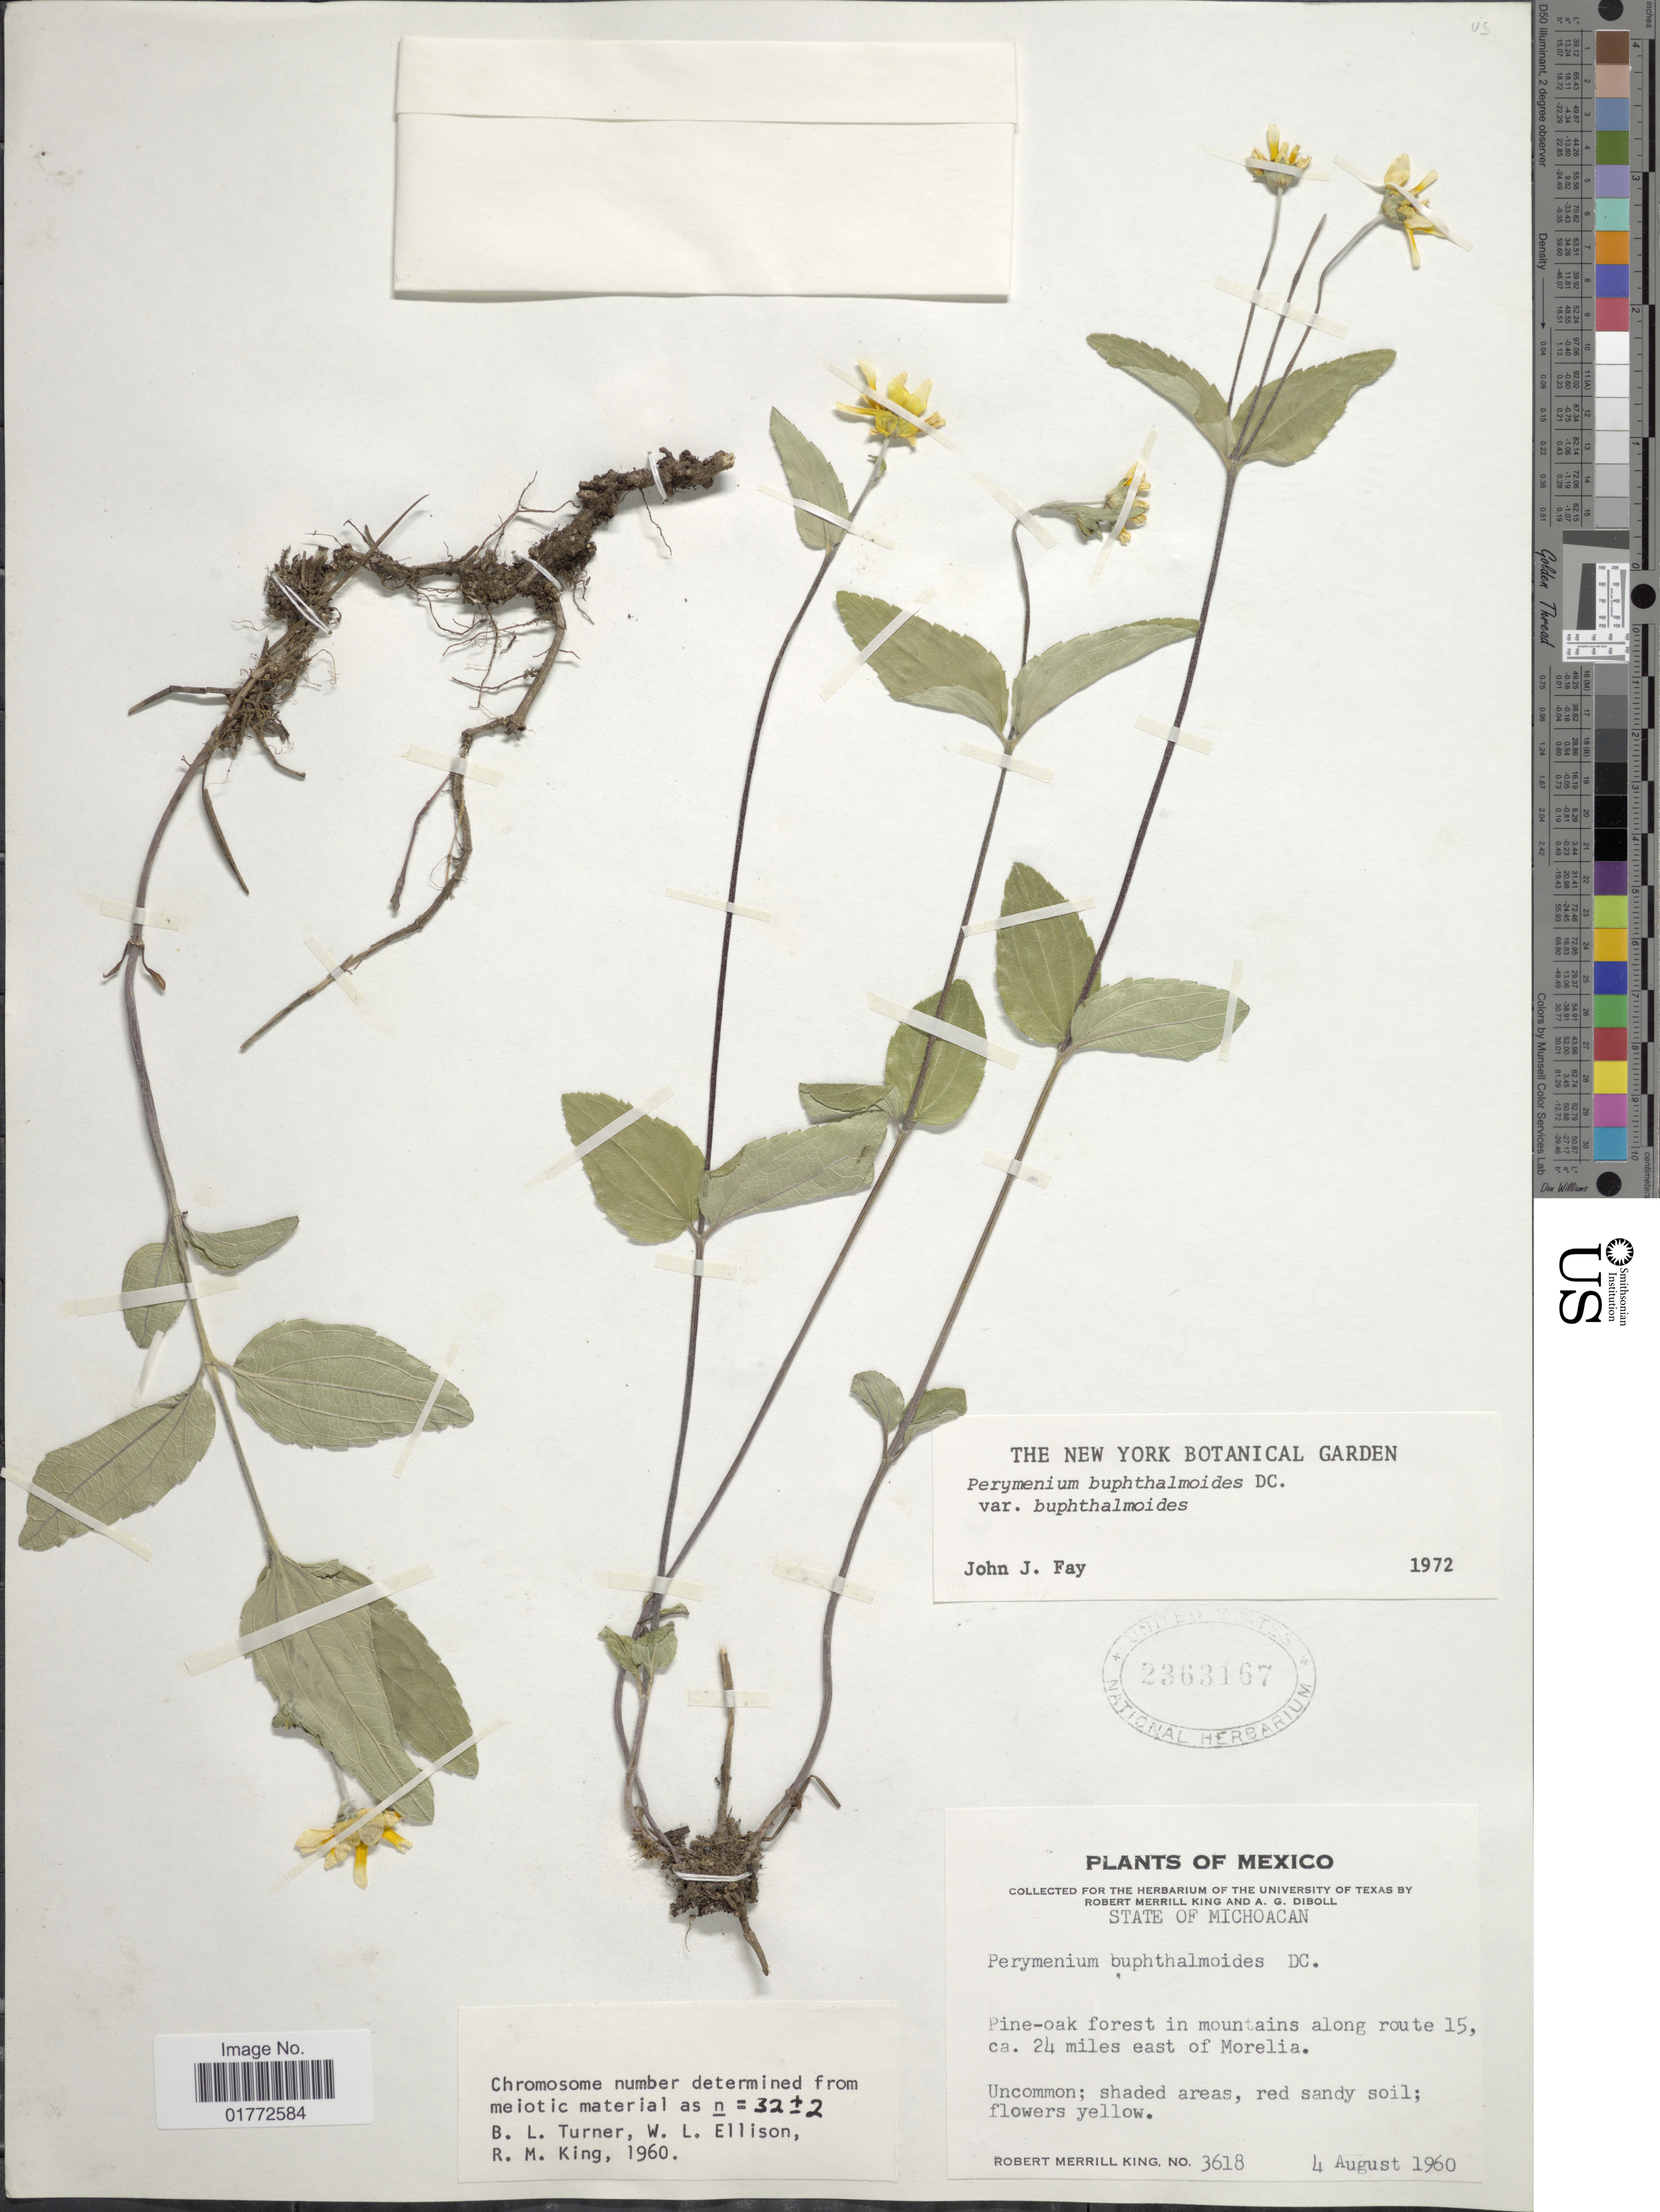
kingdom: Plantae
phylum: Tracheophyta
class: Magnoliopsida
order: Asterales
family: Asteraceae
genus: Perymenium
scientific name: Perymenium buphthalmoides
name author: DC.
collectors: R. M. King & A. Diboll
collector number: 3618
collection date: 1960-08-04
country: Mexico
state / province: Michoacán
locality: Pine-oak forest in mountains along route 15, ca. 24 miles east of Morelia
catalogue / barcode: US 2363167